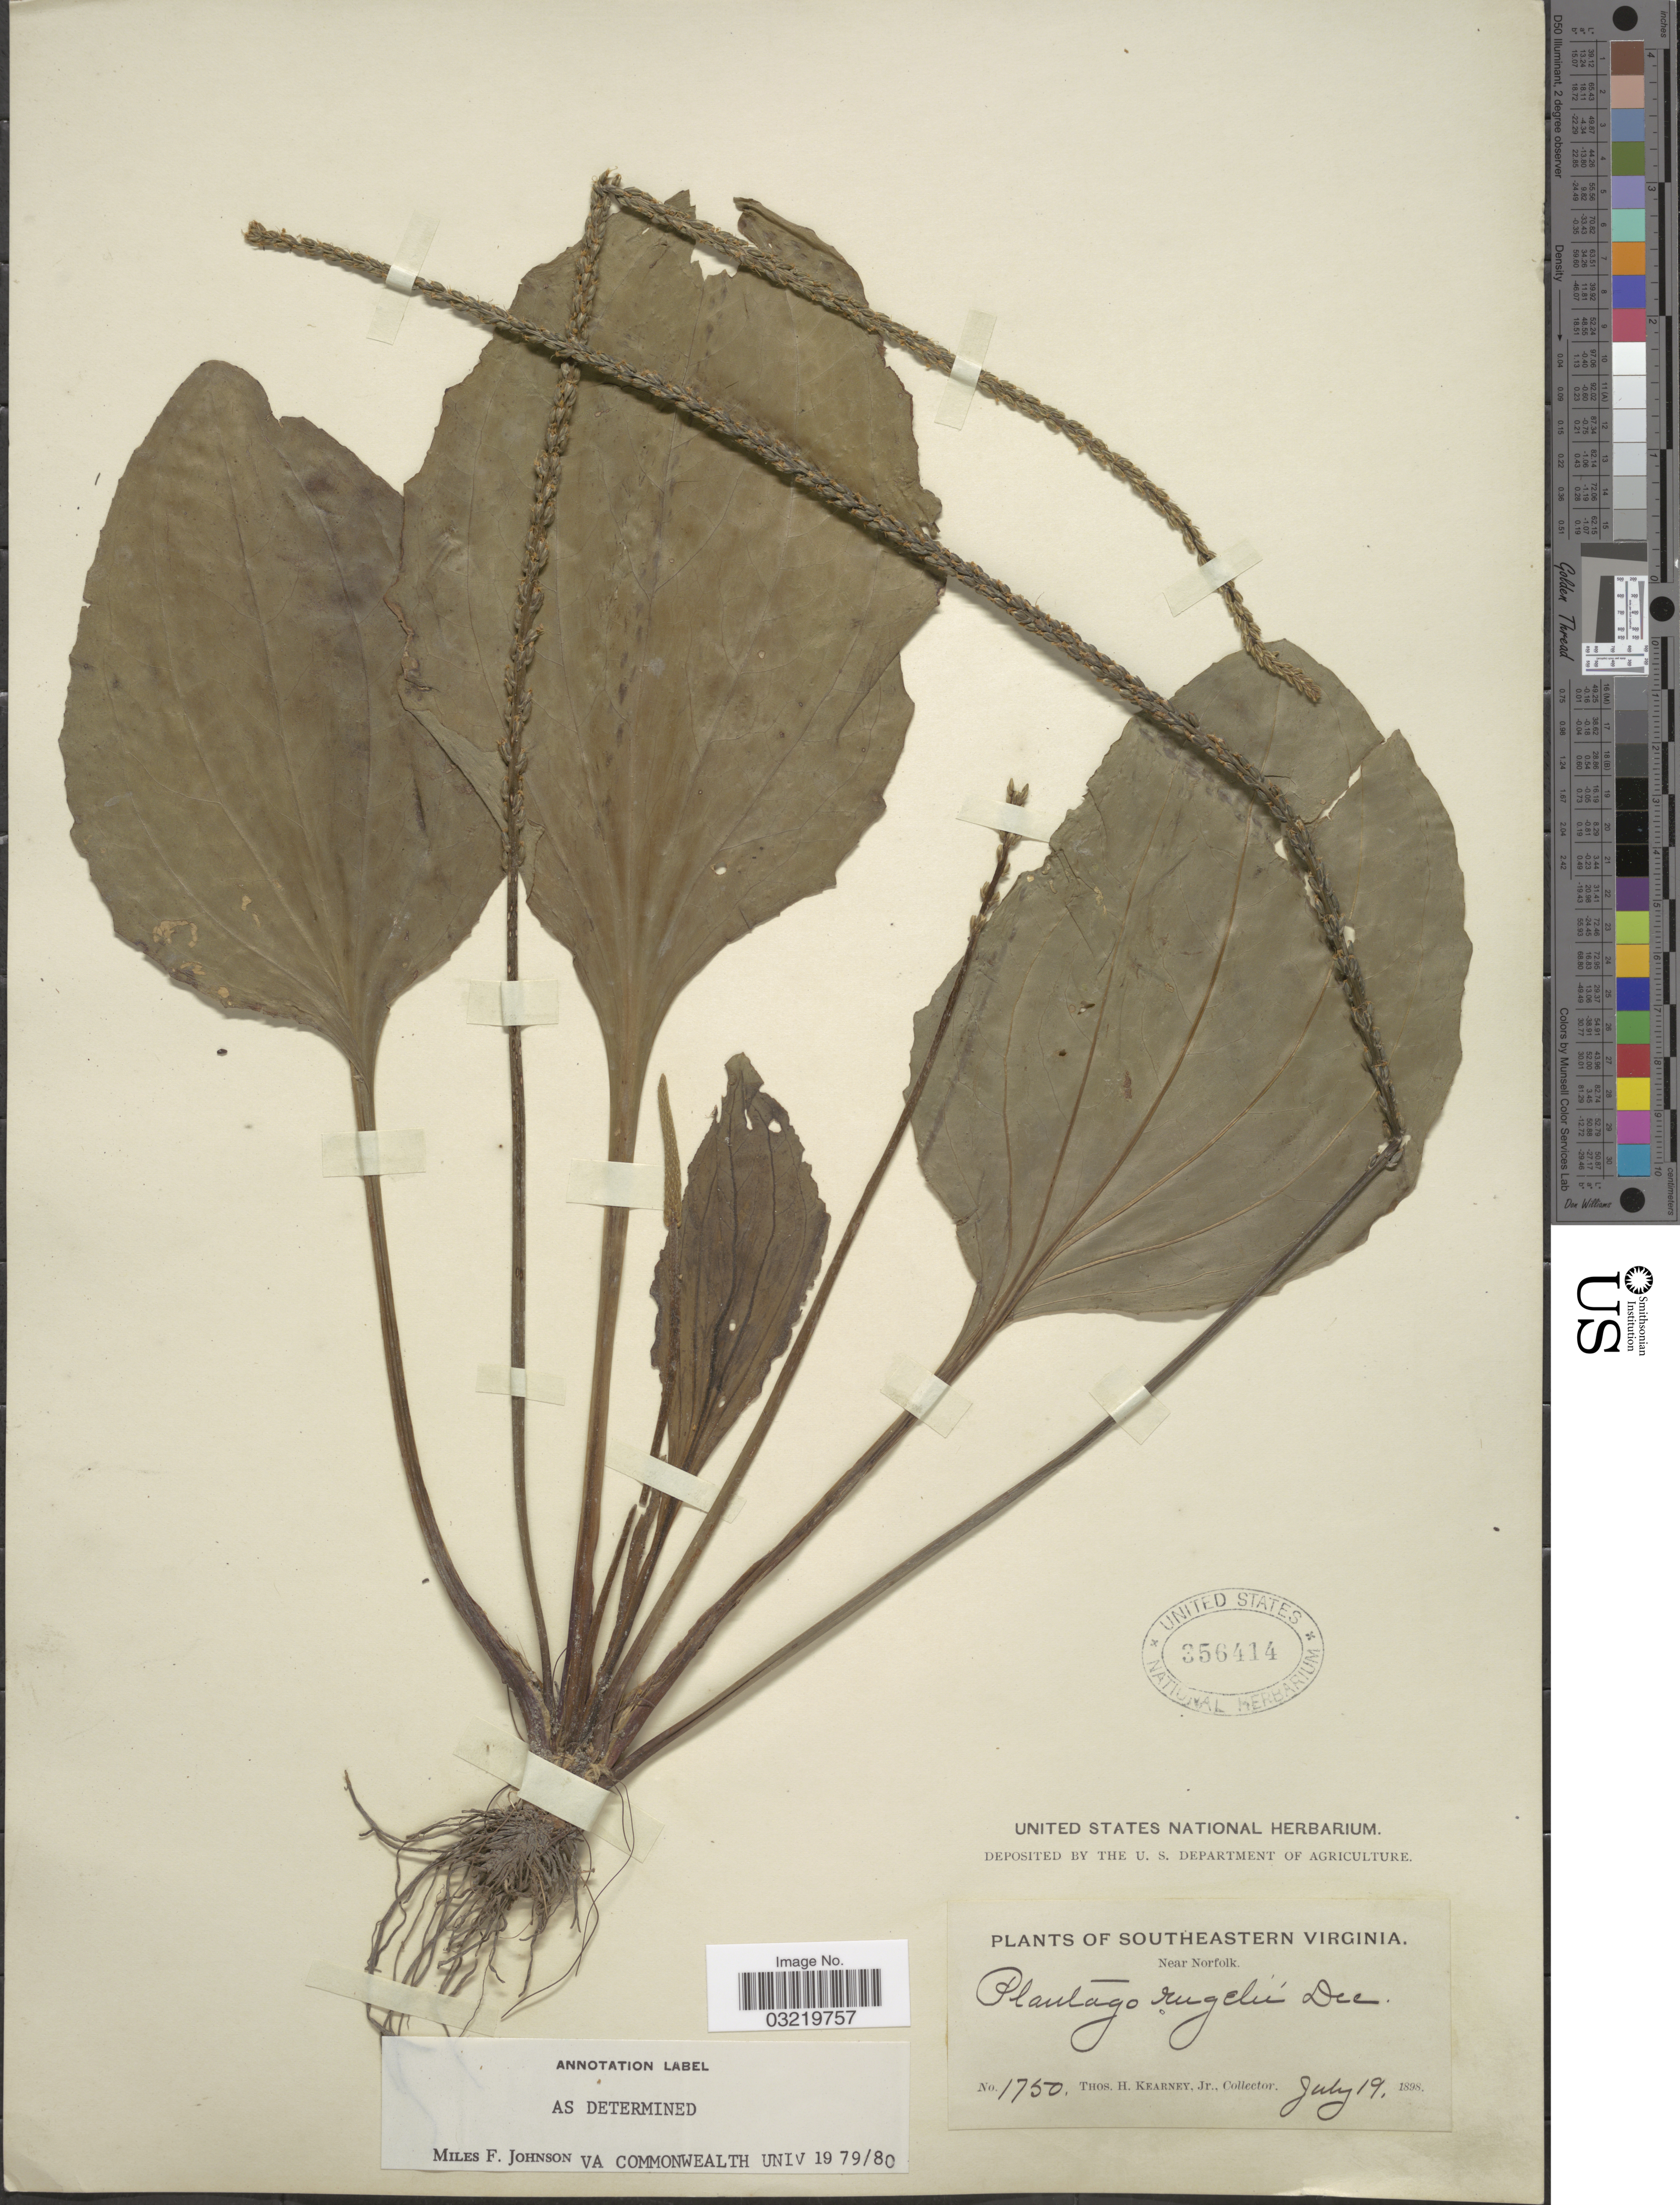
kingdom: Plantae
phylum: Tracheophyta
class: Magnoliopsida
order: Lamiales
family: Plantaginaceae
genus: Plantago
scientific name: Plantago rugelii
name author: Decne.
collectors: T. H. Kearney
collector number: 1750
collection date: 1898-07-19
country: United States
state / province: Virginia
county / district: City of Norfolk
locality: Southeastern Virginia. Near Norfolk.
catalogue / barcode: US 356414